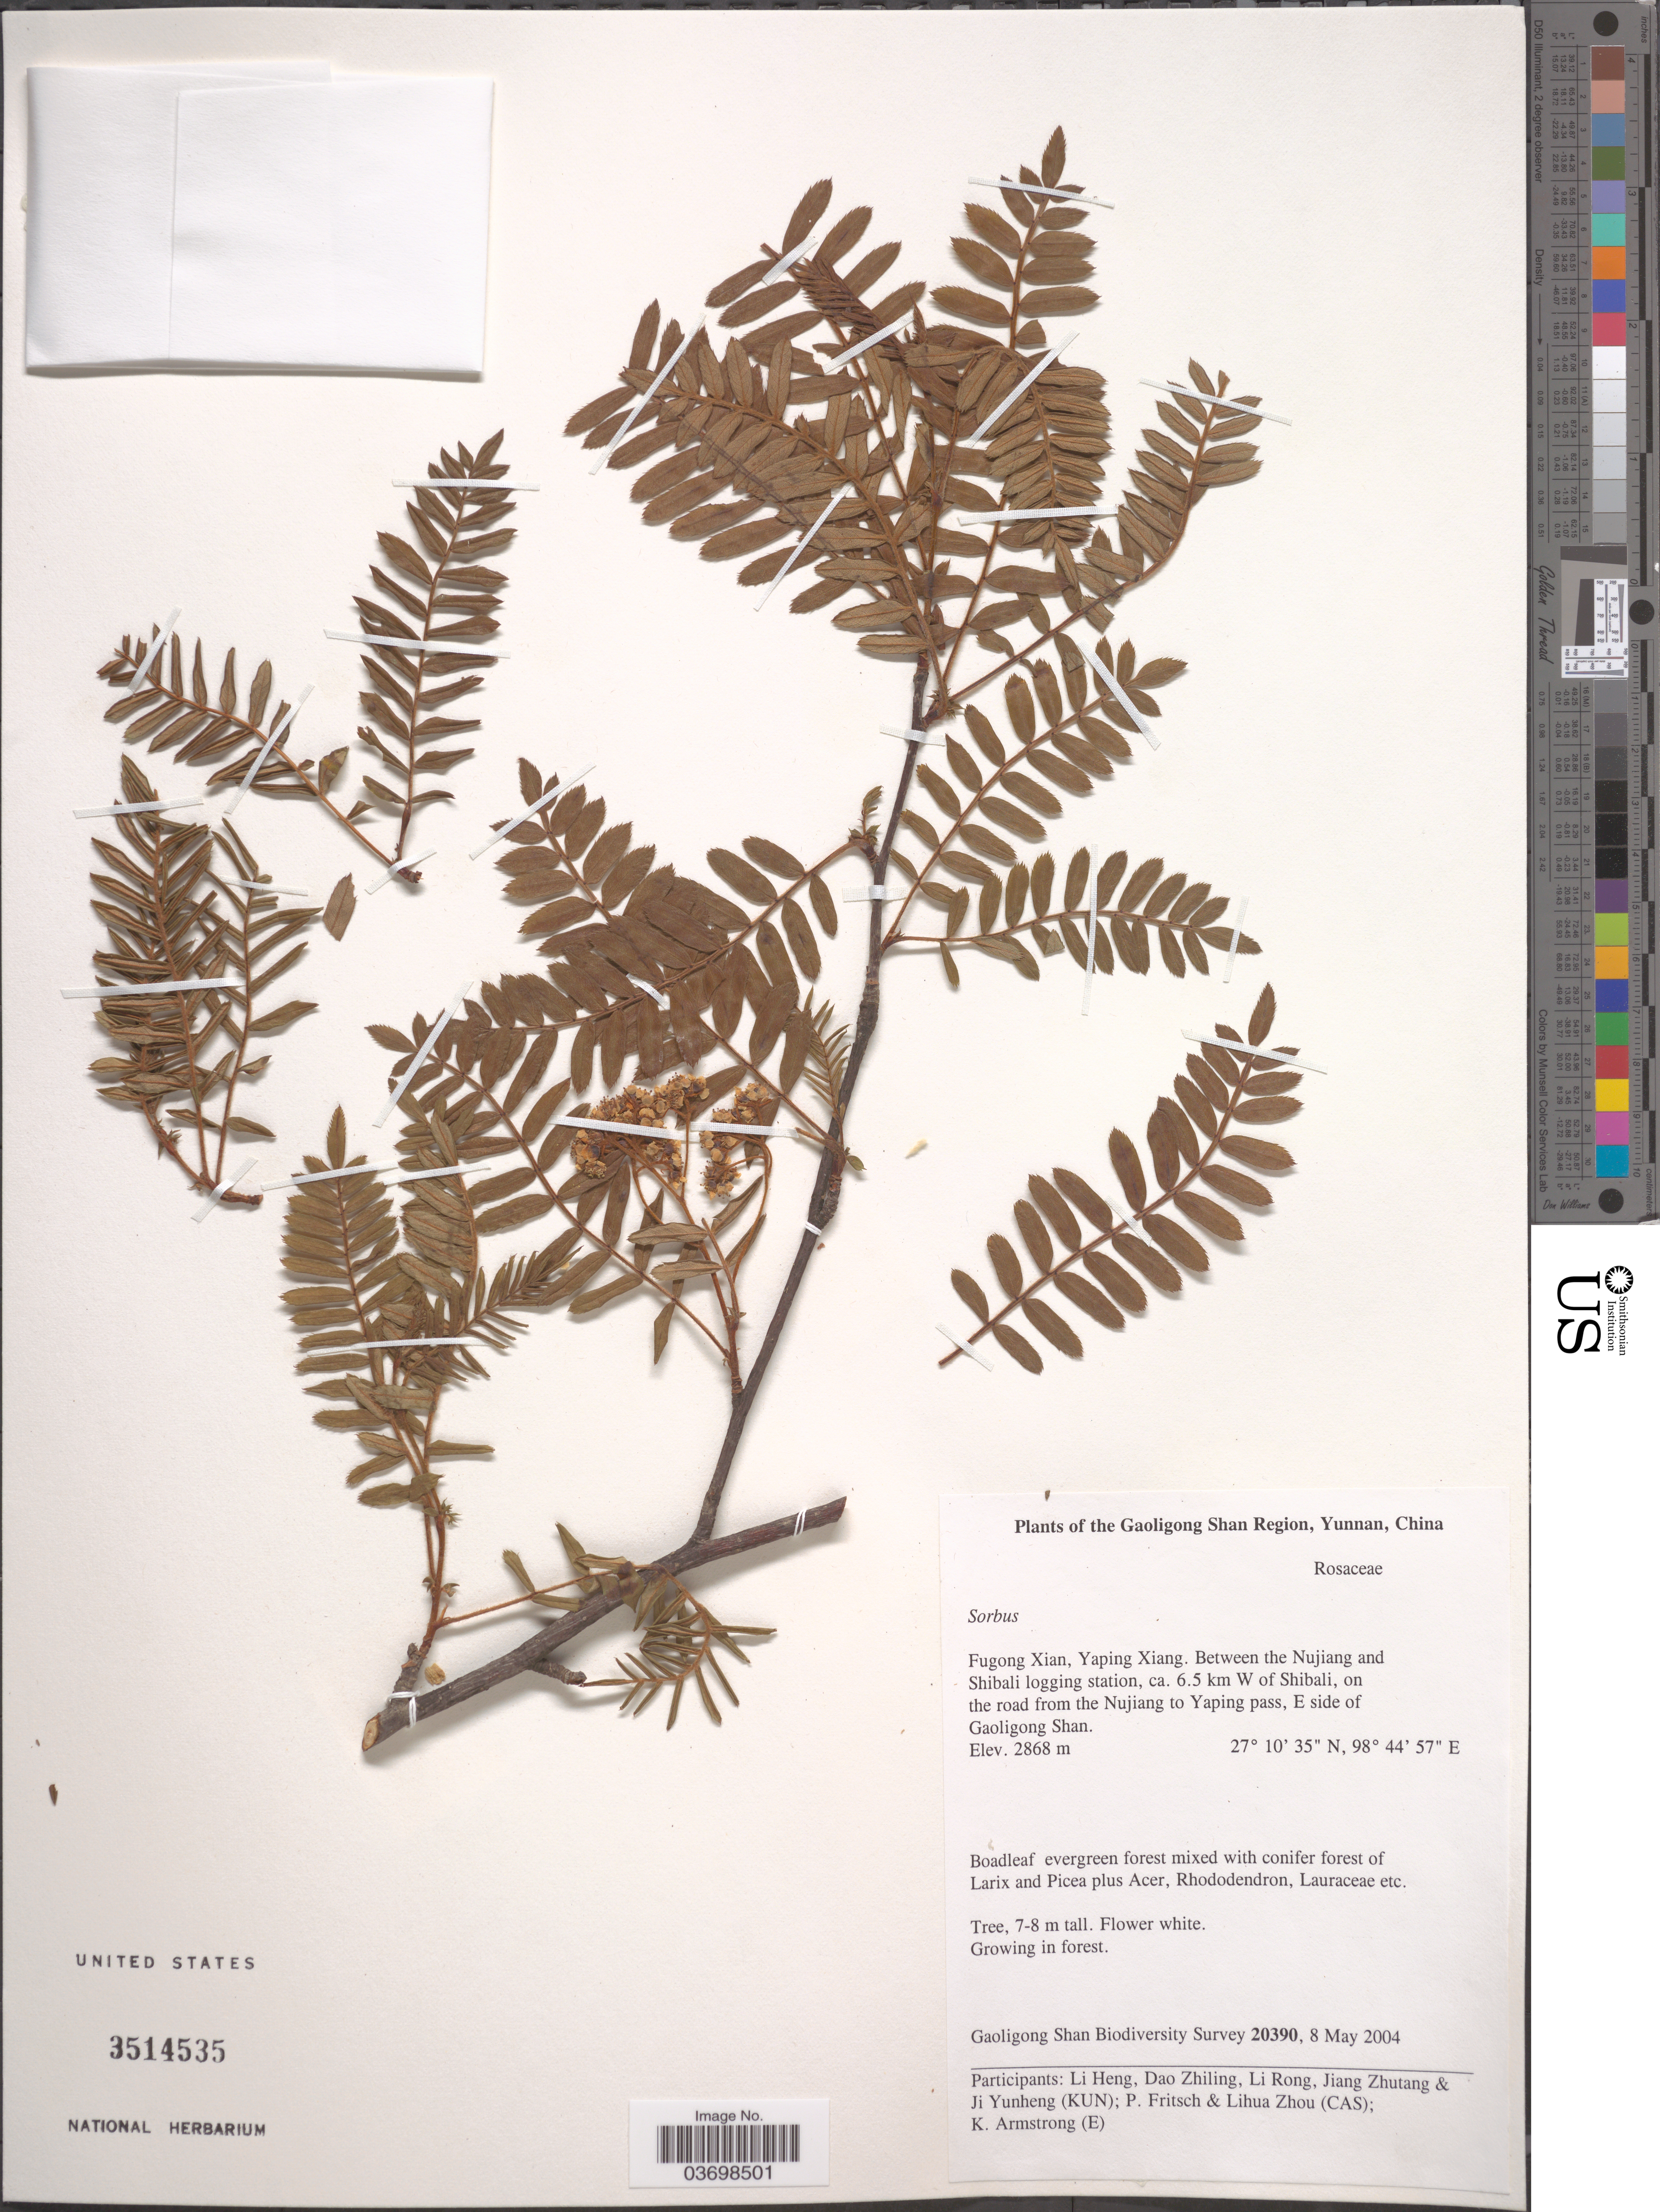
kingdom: Plantae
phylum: Tracheophyta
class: Magnoliopsida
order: Rosales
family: Rosaceae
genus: Sorbus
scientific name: Sorbus sp.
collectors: Gaoligong Shan Biodiversity Survey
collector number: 20390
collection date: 2004-05-08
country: China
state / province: Yunnan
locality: The Gaoligong Shan Region. Fugong Xian, Yaping Xiang. Between the Nujiang and Shibali logging station, ca. 6.5 km W of Shibali, on the road from the Nujiang to Yaping pass, E side of Gaoligong Shan.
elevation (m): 2868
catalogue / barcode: US 3514535